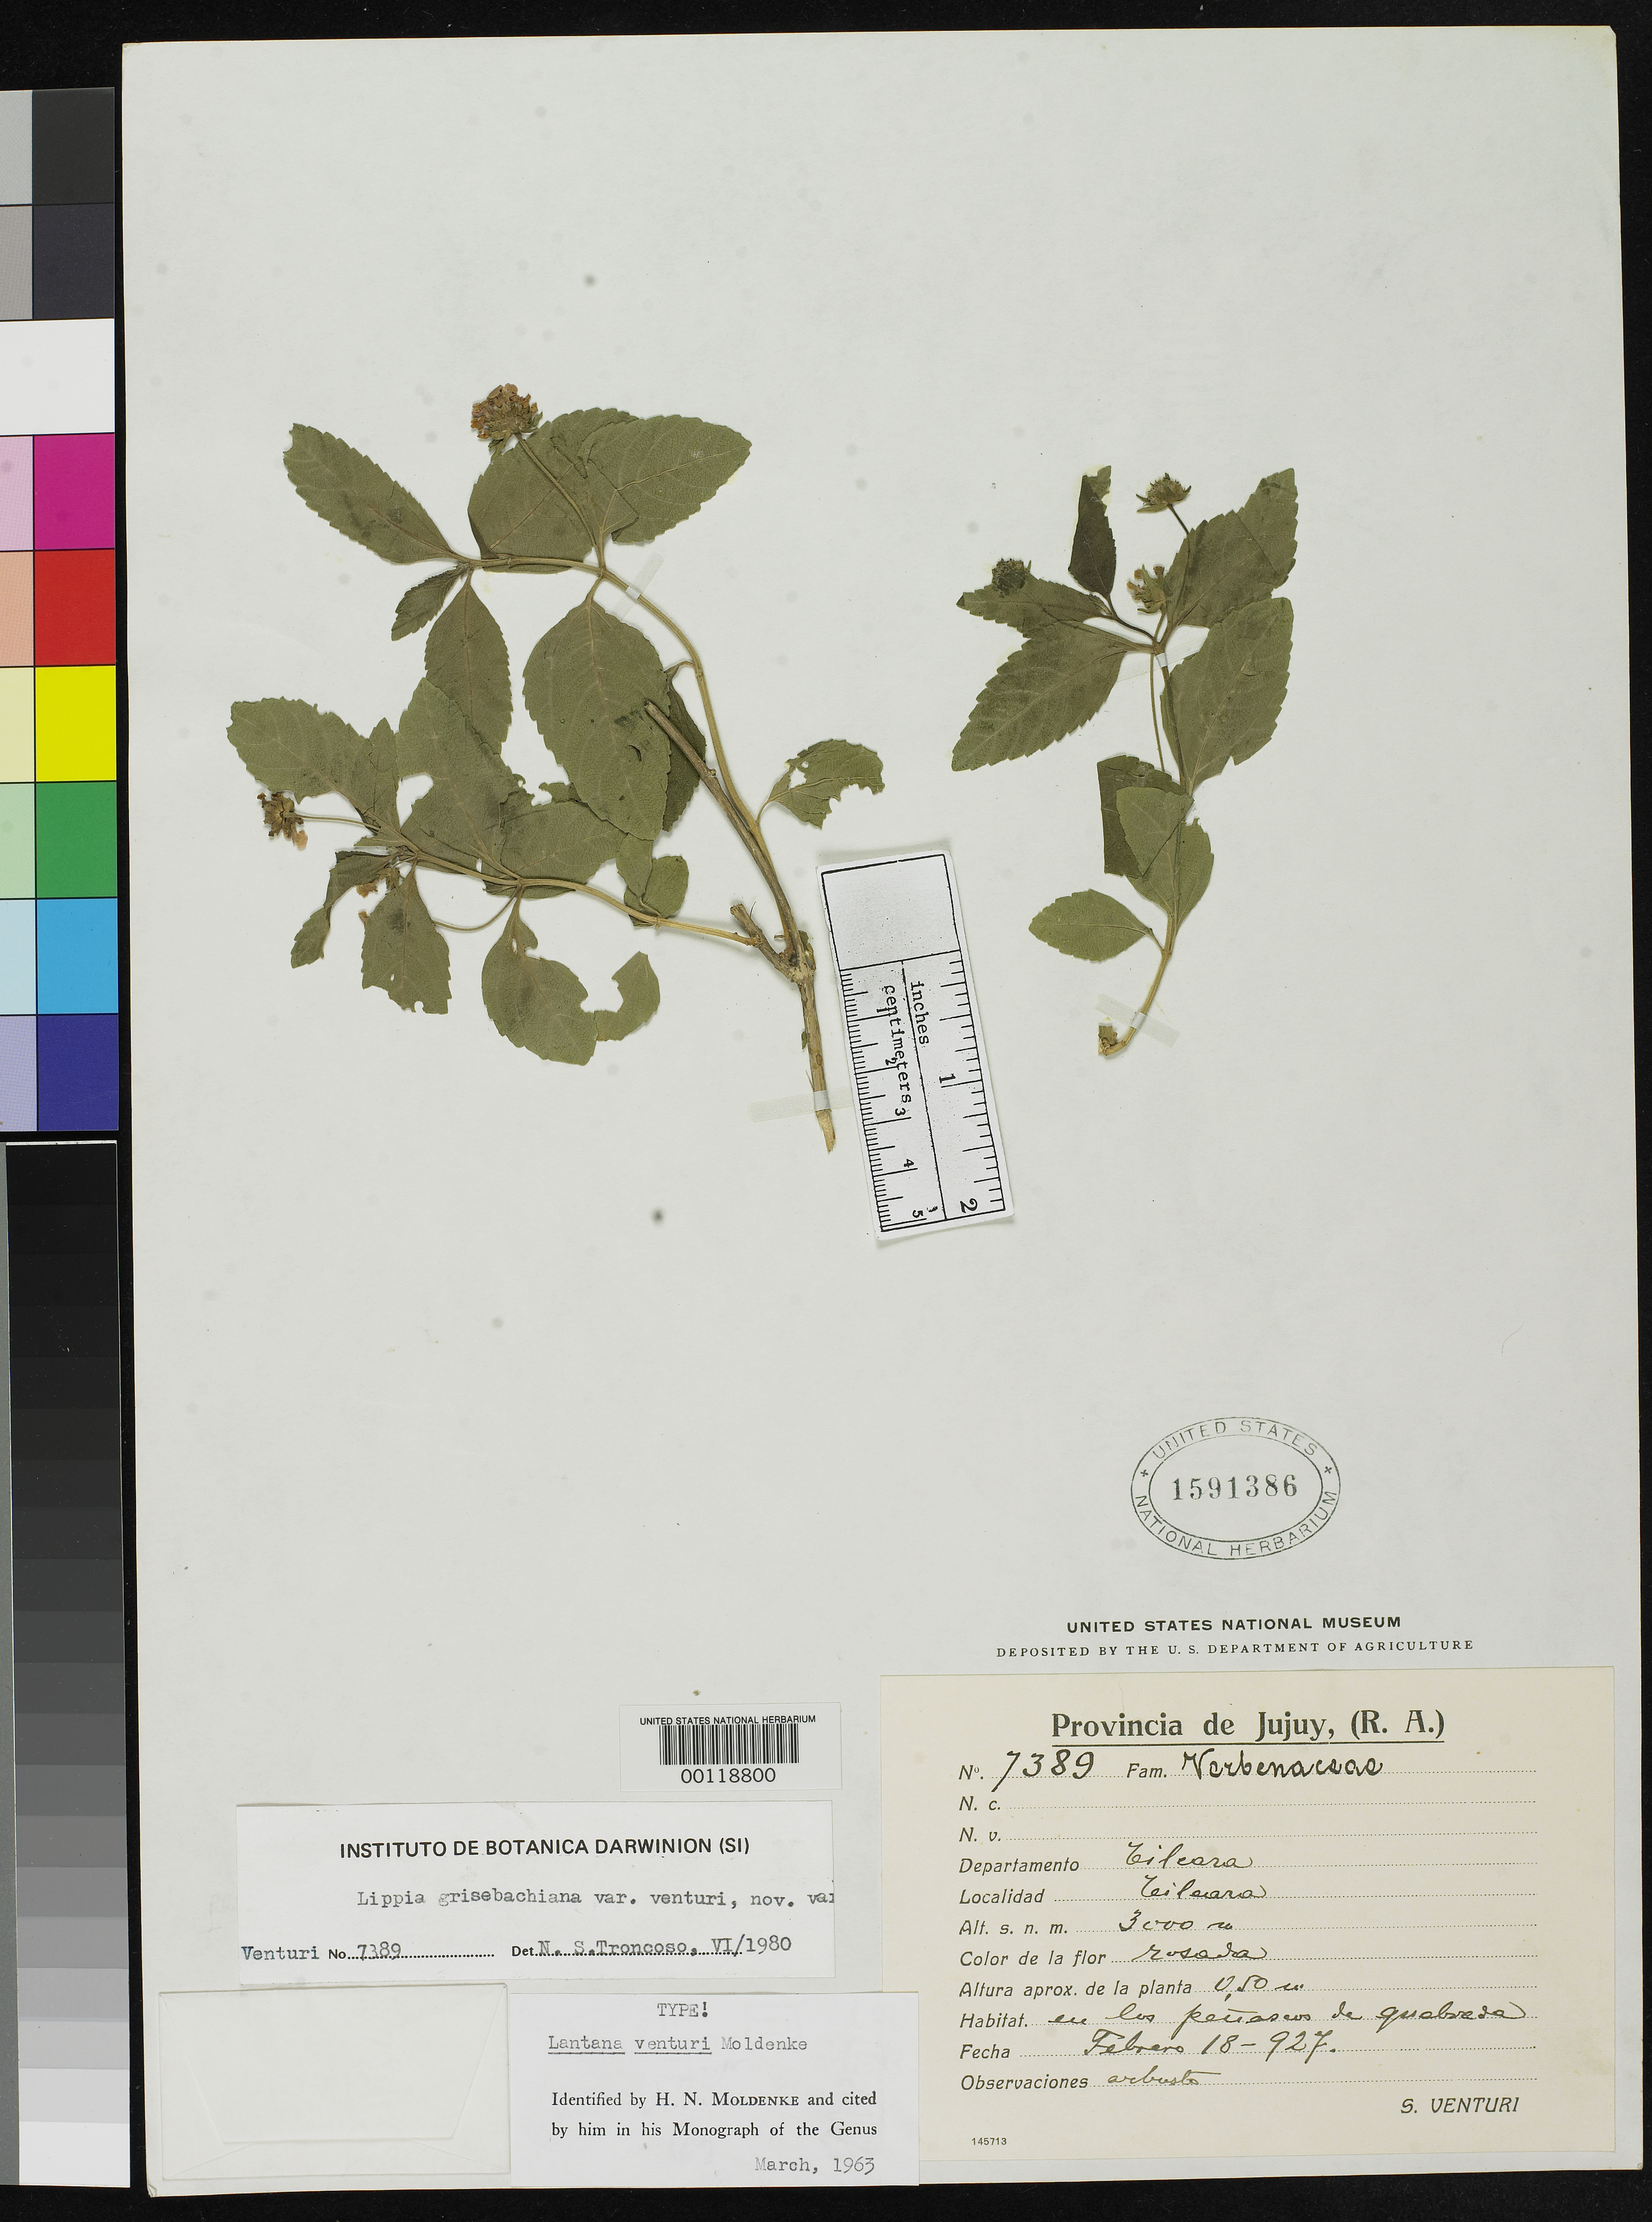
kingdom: Plantae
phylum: Tracheophyta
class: Magnoliopsida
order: Lamiales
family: Verbenaceae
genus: Lantana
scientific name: Lantana venturi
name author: Moldenke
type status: Holotype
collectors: S. Venturi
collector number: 7389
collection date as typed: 18 Feb 1927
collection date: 1927-02-18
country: Argentina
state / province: Jujuy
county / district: Tileara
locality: Tileara.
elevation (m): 3000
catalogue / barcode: US 1591386